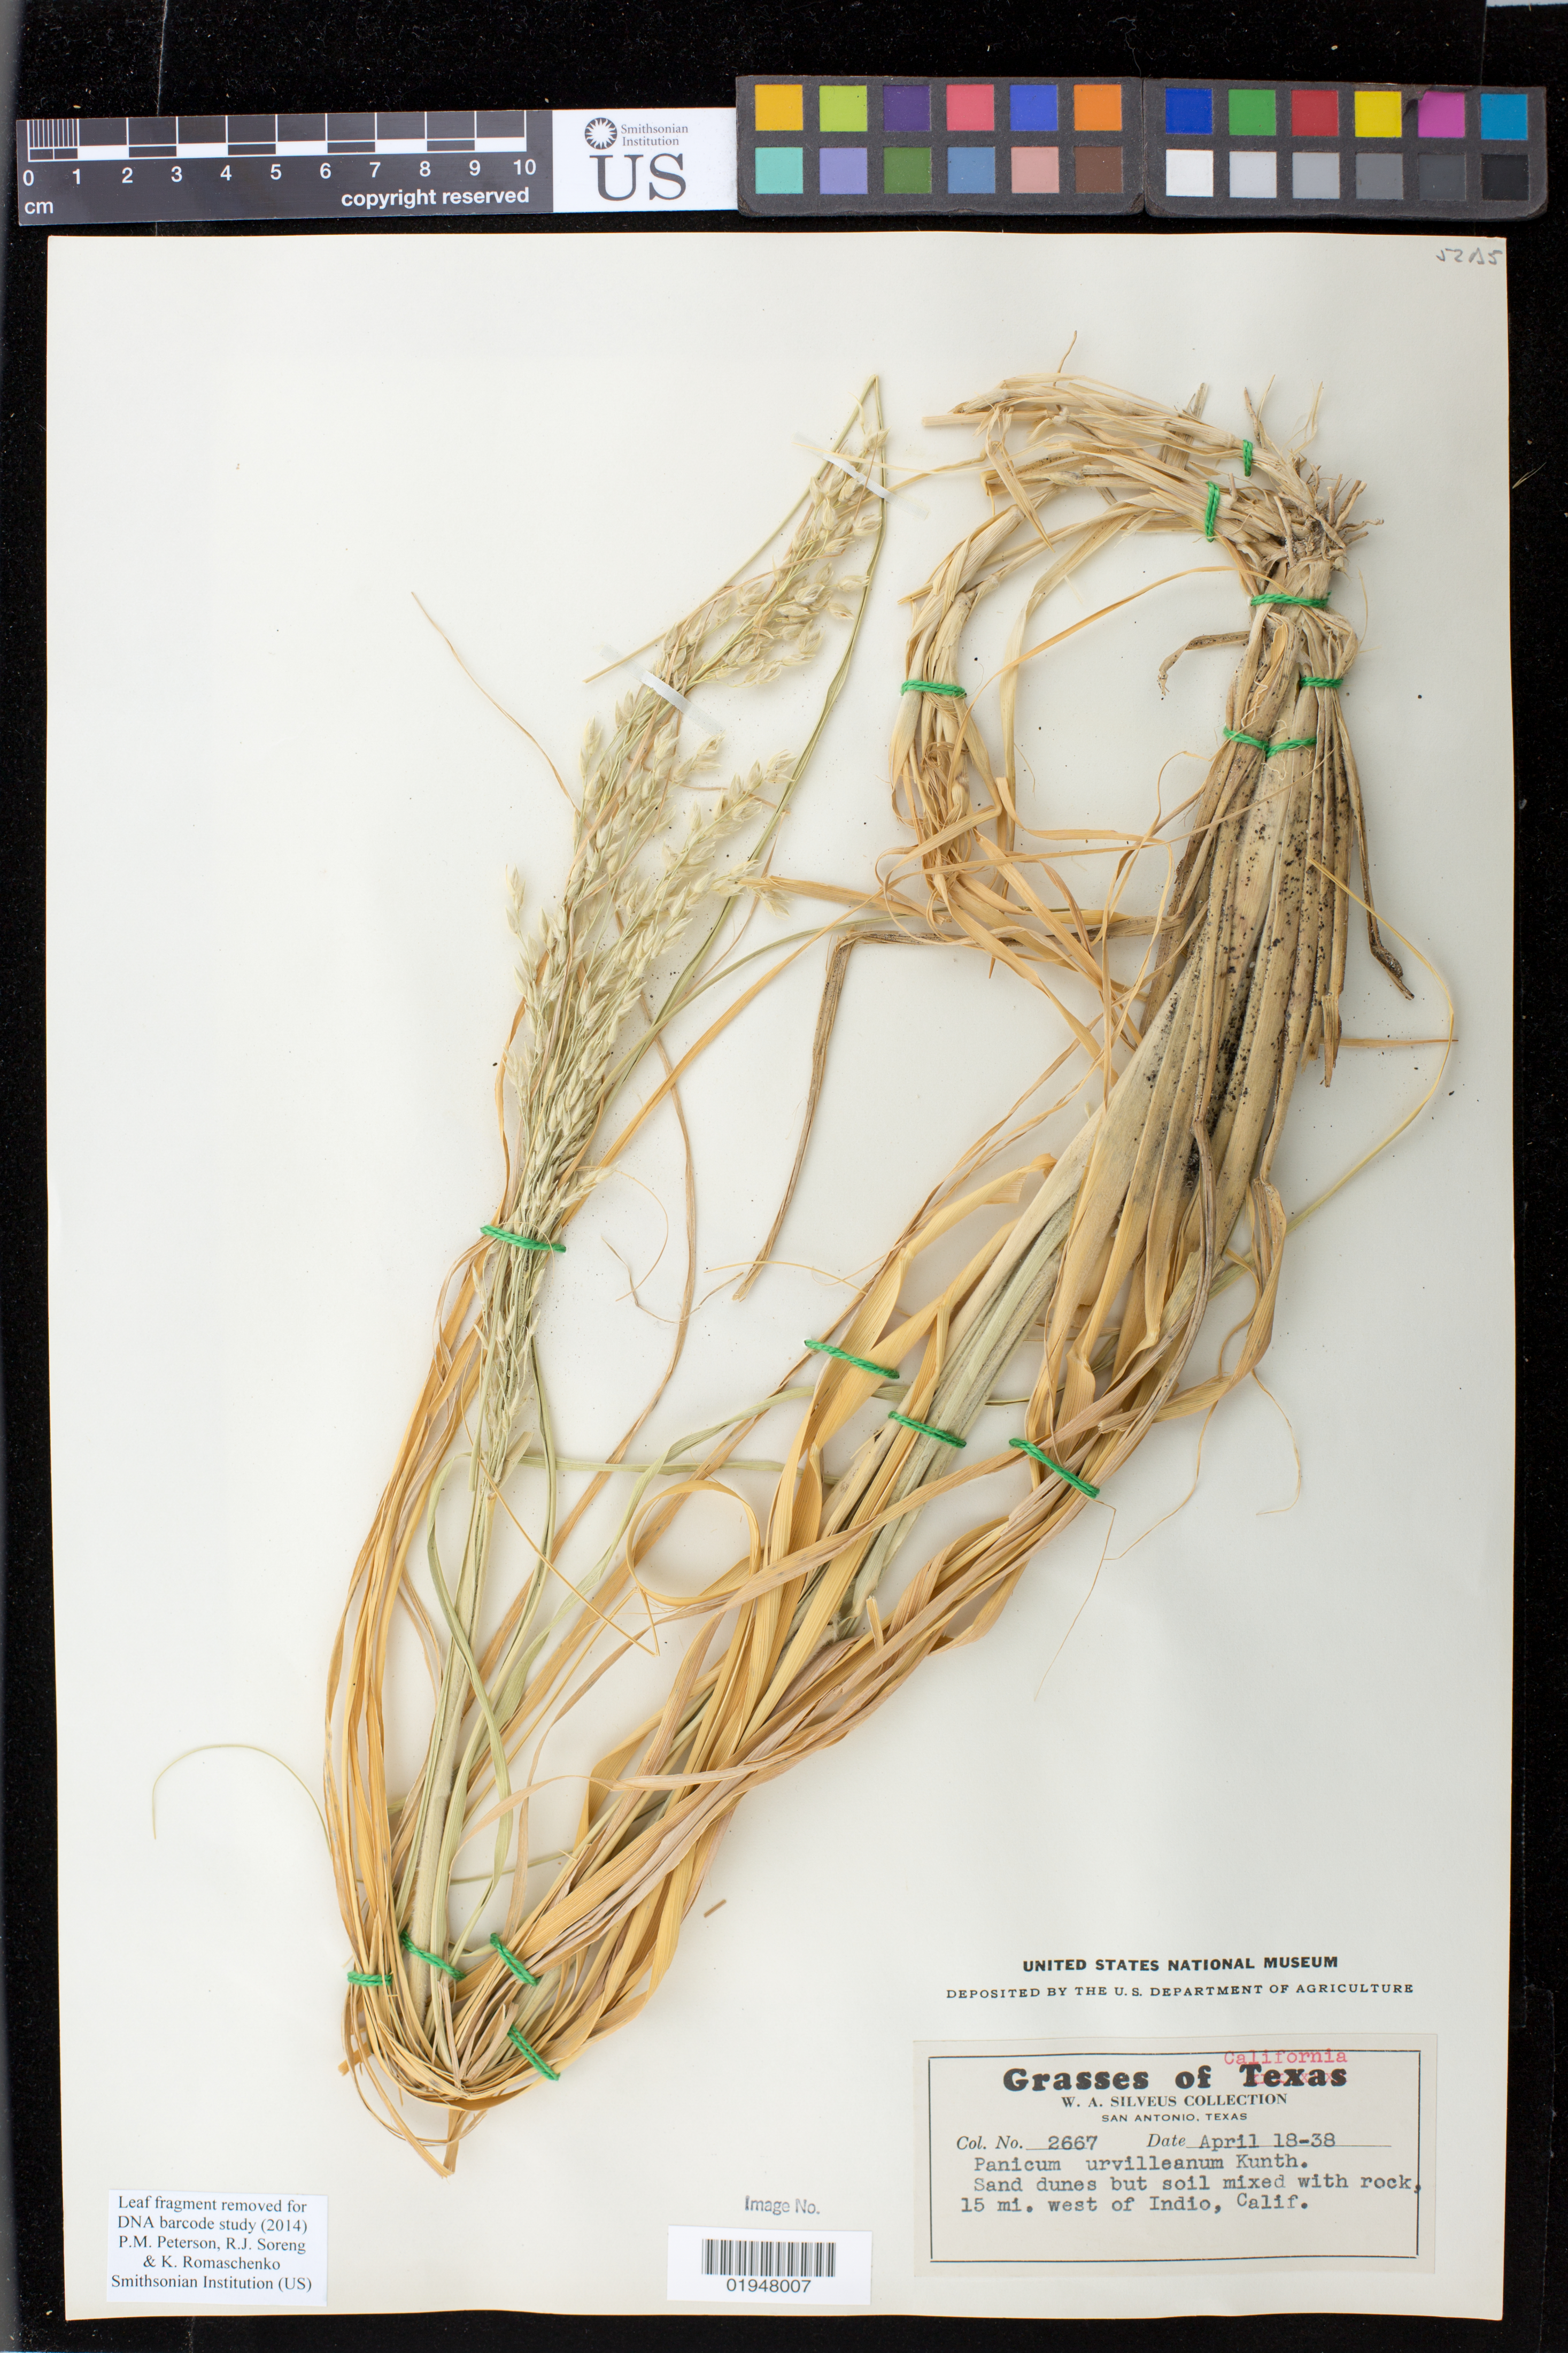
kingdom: Plantae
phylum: Tracheophyta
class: Liliopsida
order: Poales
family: Poaceae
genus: Panicum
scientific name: Panicum urvilleanum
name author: Kunth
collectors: W. Silveus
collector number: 2667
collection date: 1938-04-18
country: United States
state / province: California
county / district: Riverside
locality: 15 mi. west of Indio